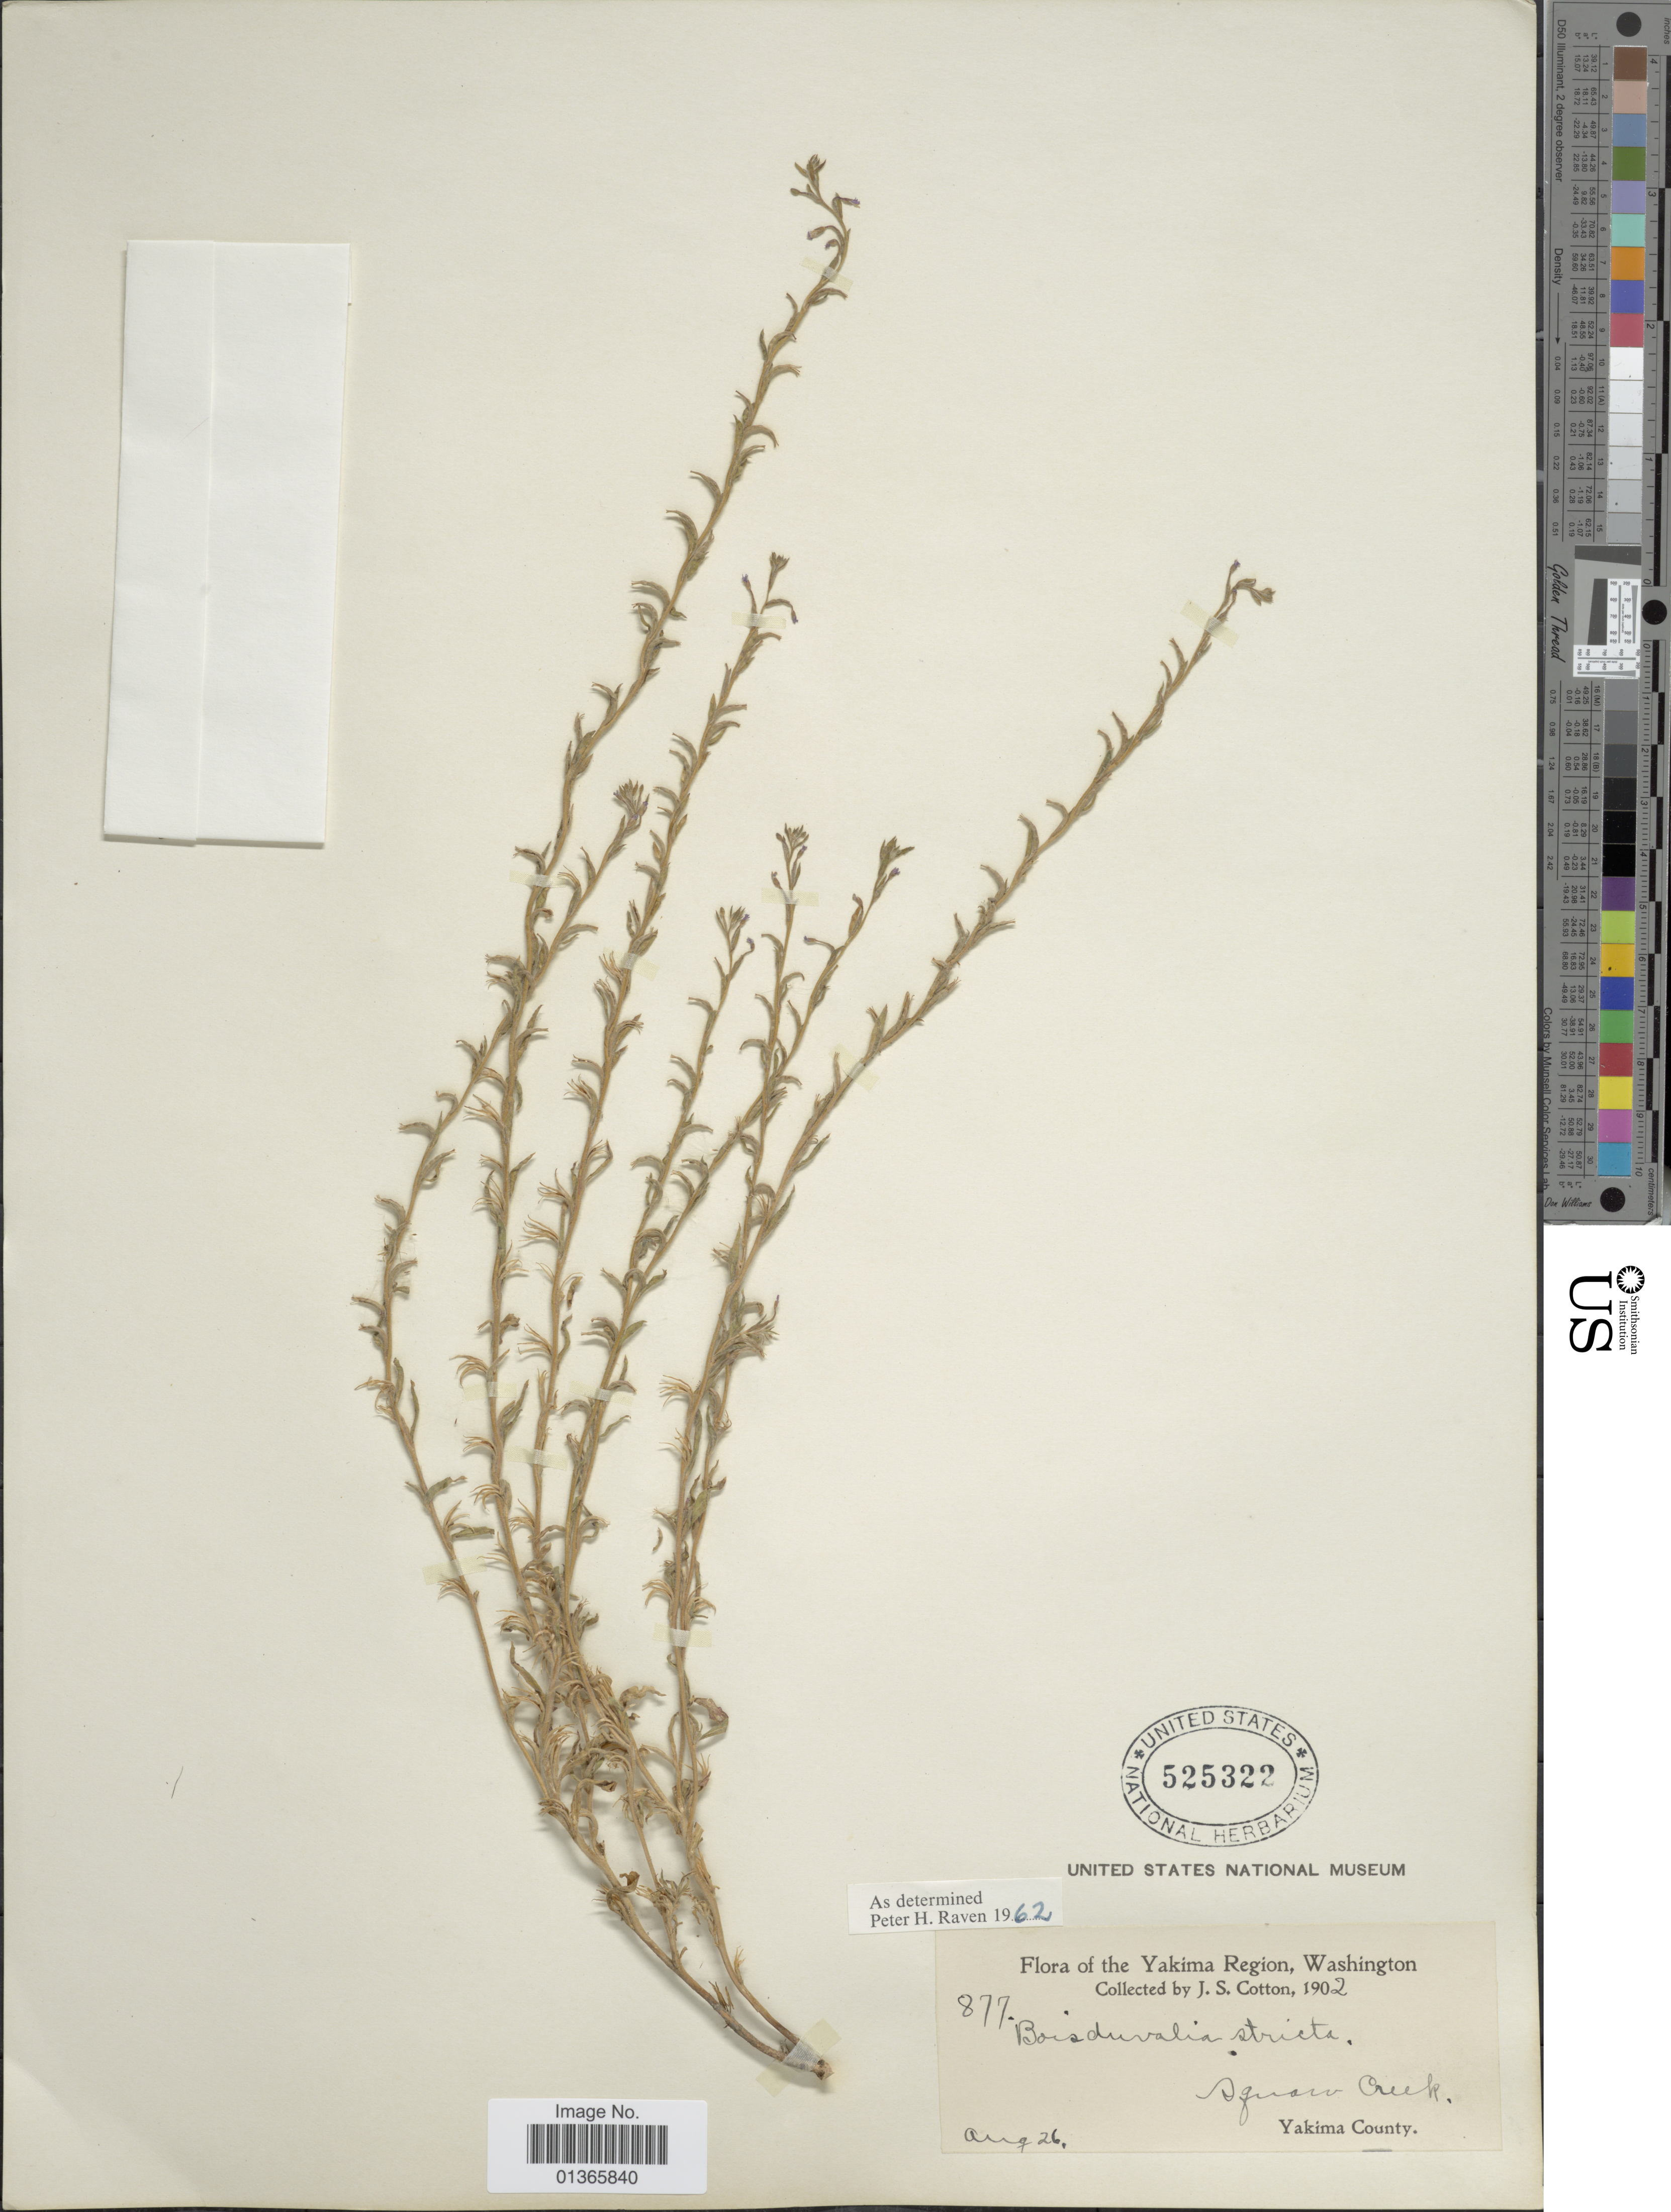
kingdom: Plantae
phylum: Tracheophyta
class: Magnoliopsida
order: Myrtales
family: Onagraceae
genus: Epilobium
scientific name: Epilobium torreyi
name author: (S. Watson) Hoch & P.H. Raven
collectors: J. S. Cotton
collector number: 877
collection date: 1902-08-26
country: United States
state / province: Washington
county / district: Yakima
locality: Yakima Region. Squaw Creek. Yakima County.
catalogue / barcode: US 525322